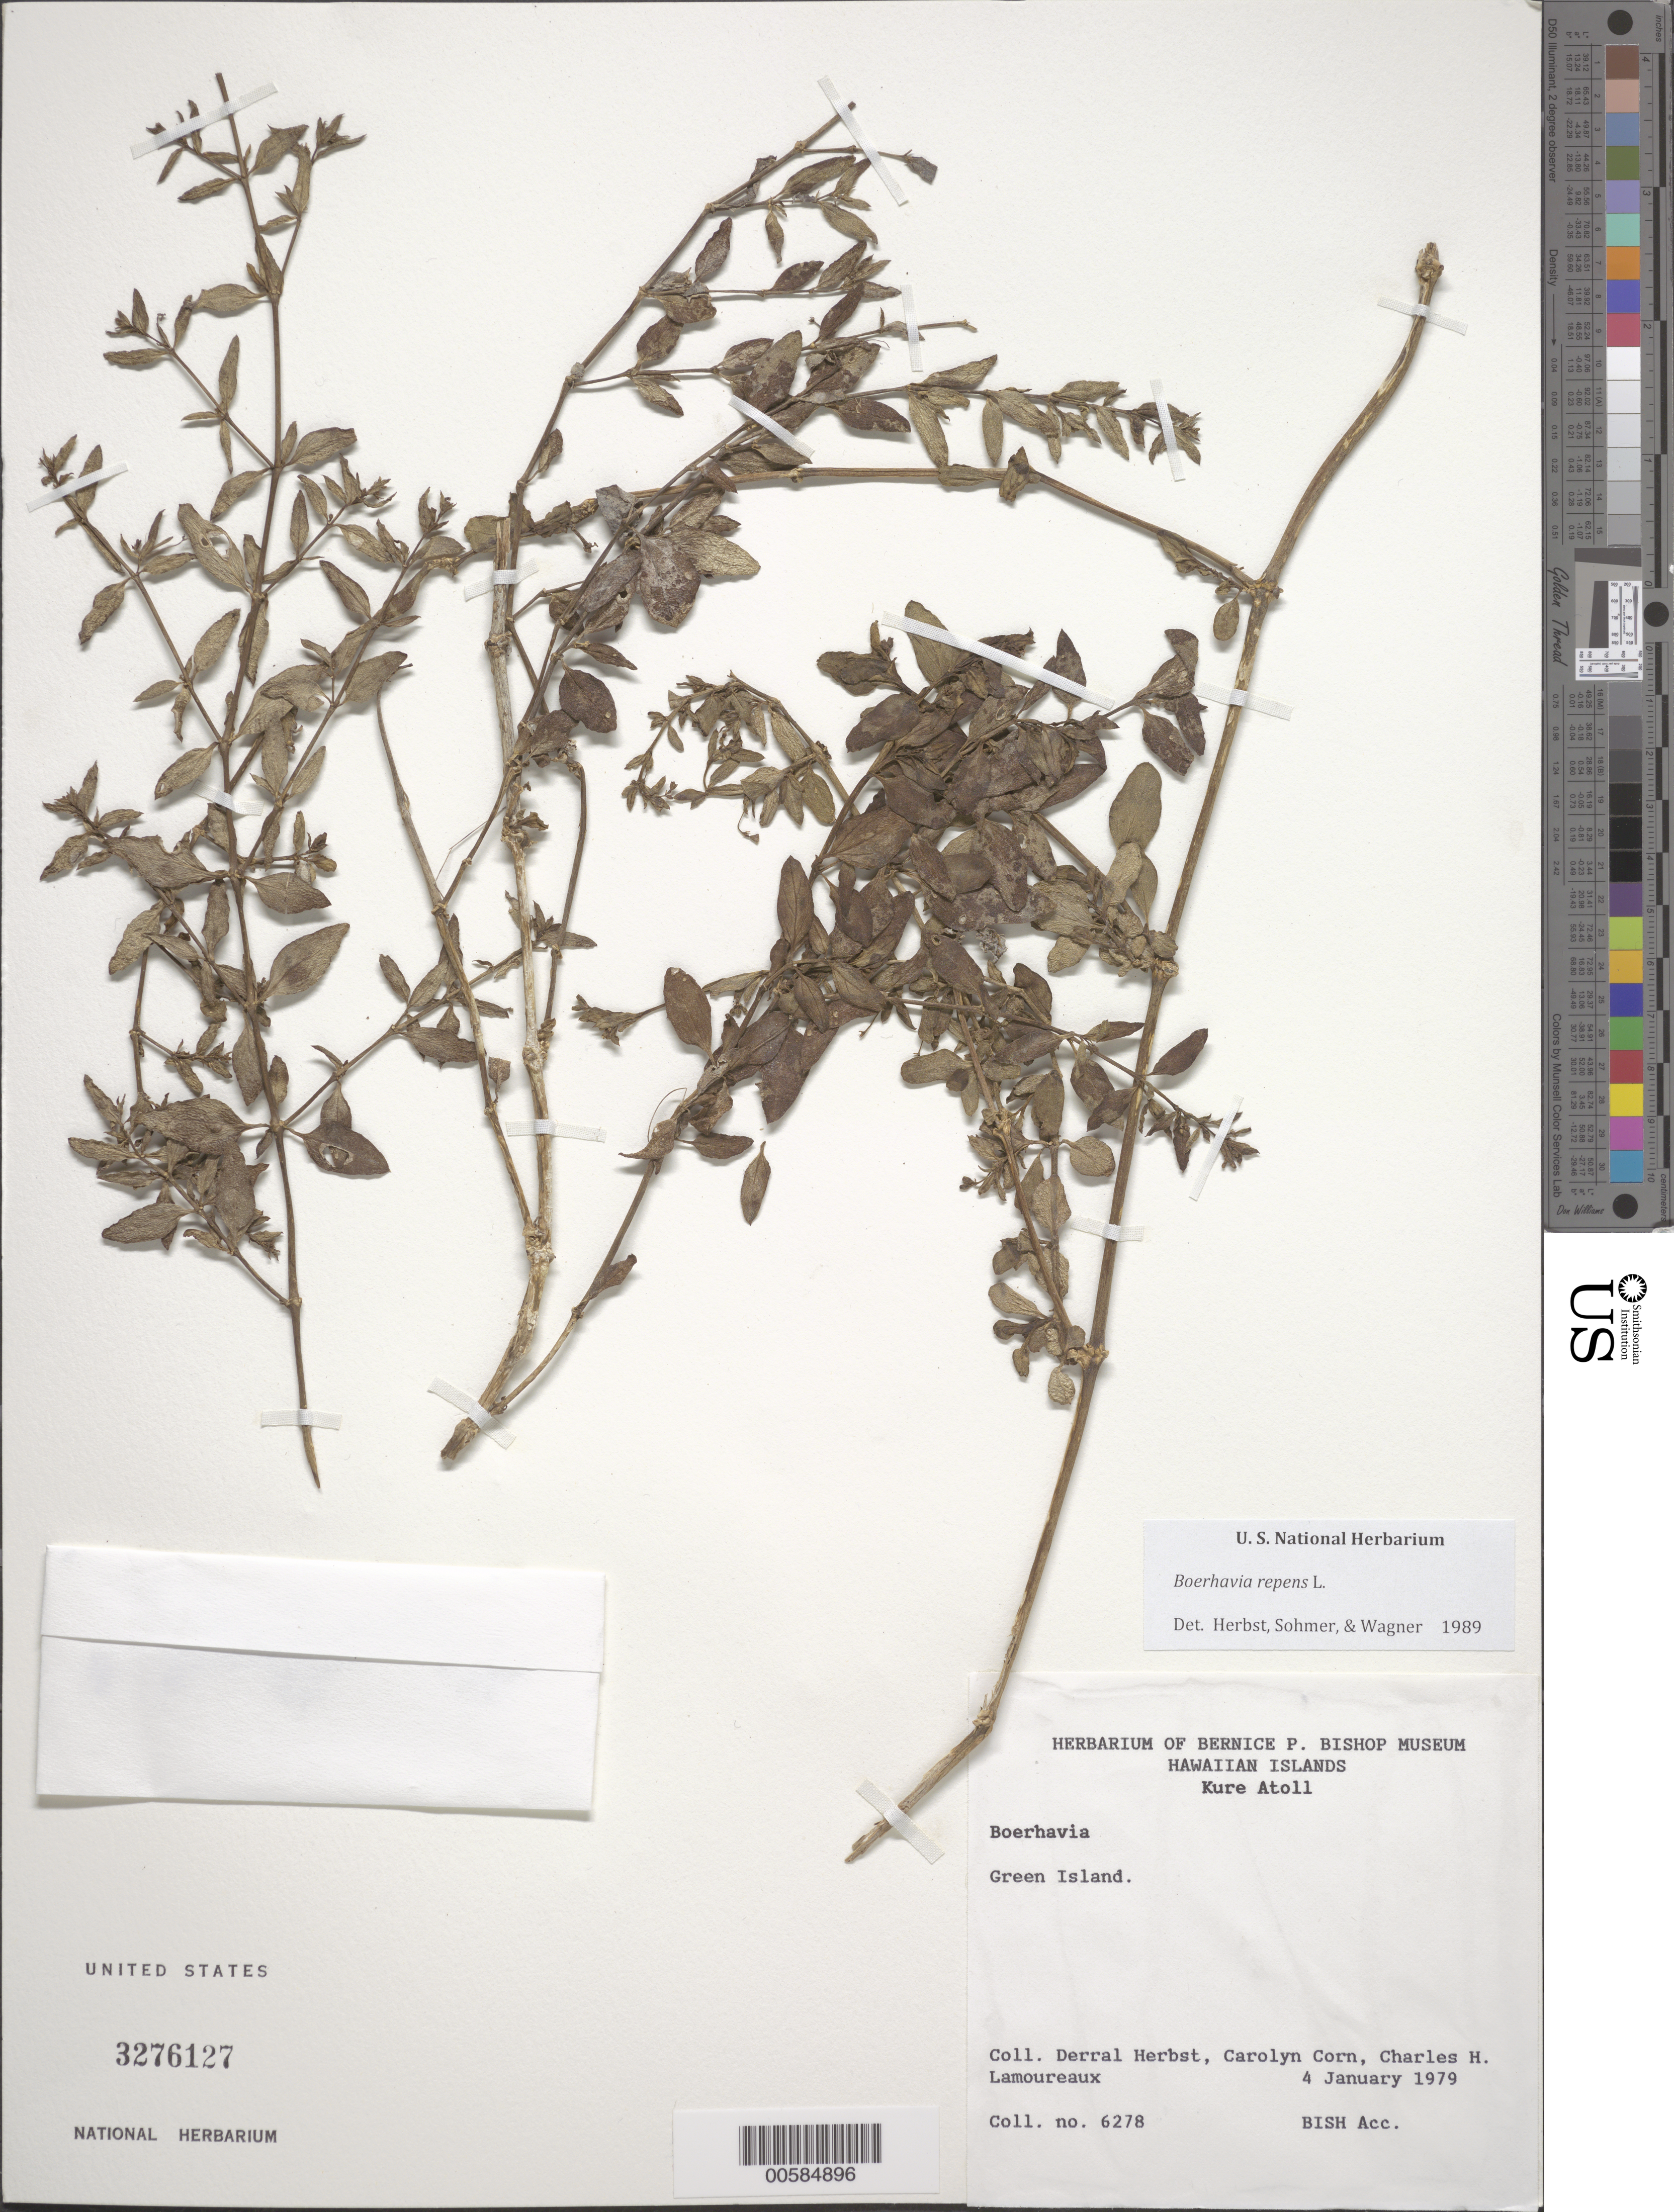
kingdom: Plantae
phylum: Tracheophyta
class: Magnoliopsida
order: Caryophyllales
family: Nyctaginaceae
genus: Boerhavia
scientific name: Boerhavia repens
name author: L.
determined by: Herbst, D. R.; Sohmer, S. H.; Wagner, W. L.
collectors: D. R. Herbst, C. Corn & C. Lamoureaux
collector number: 6278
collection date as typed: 4 Jan 1979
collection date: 1979-01-04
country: United States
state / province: Hawaii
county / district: Honolulu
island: Kure Atoll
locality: Green Islet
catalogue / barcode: US 3276127